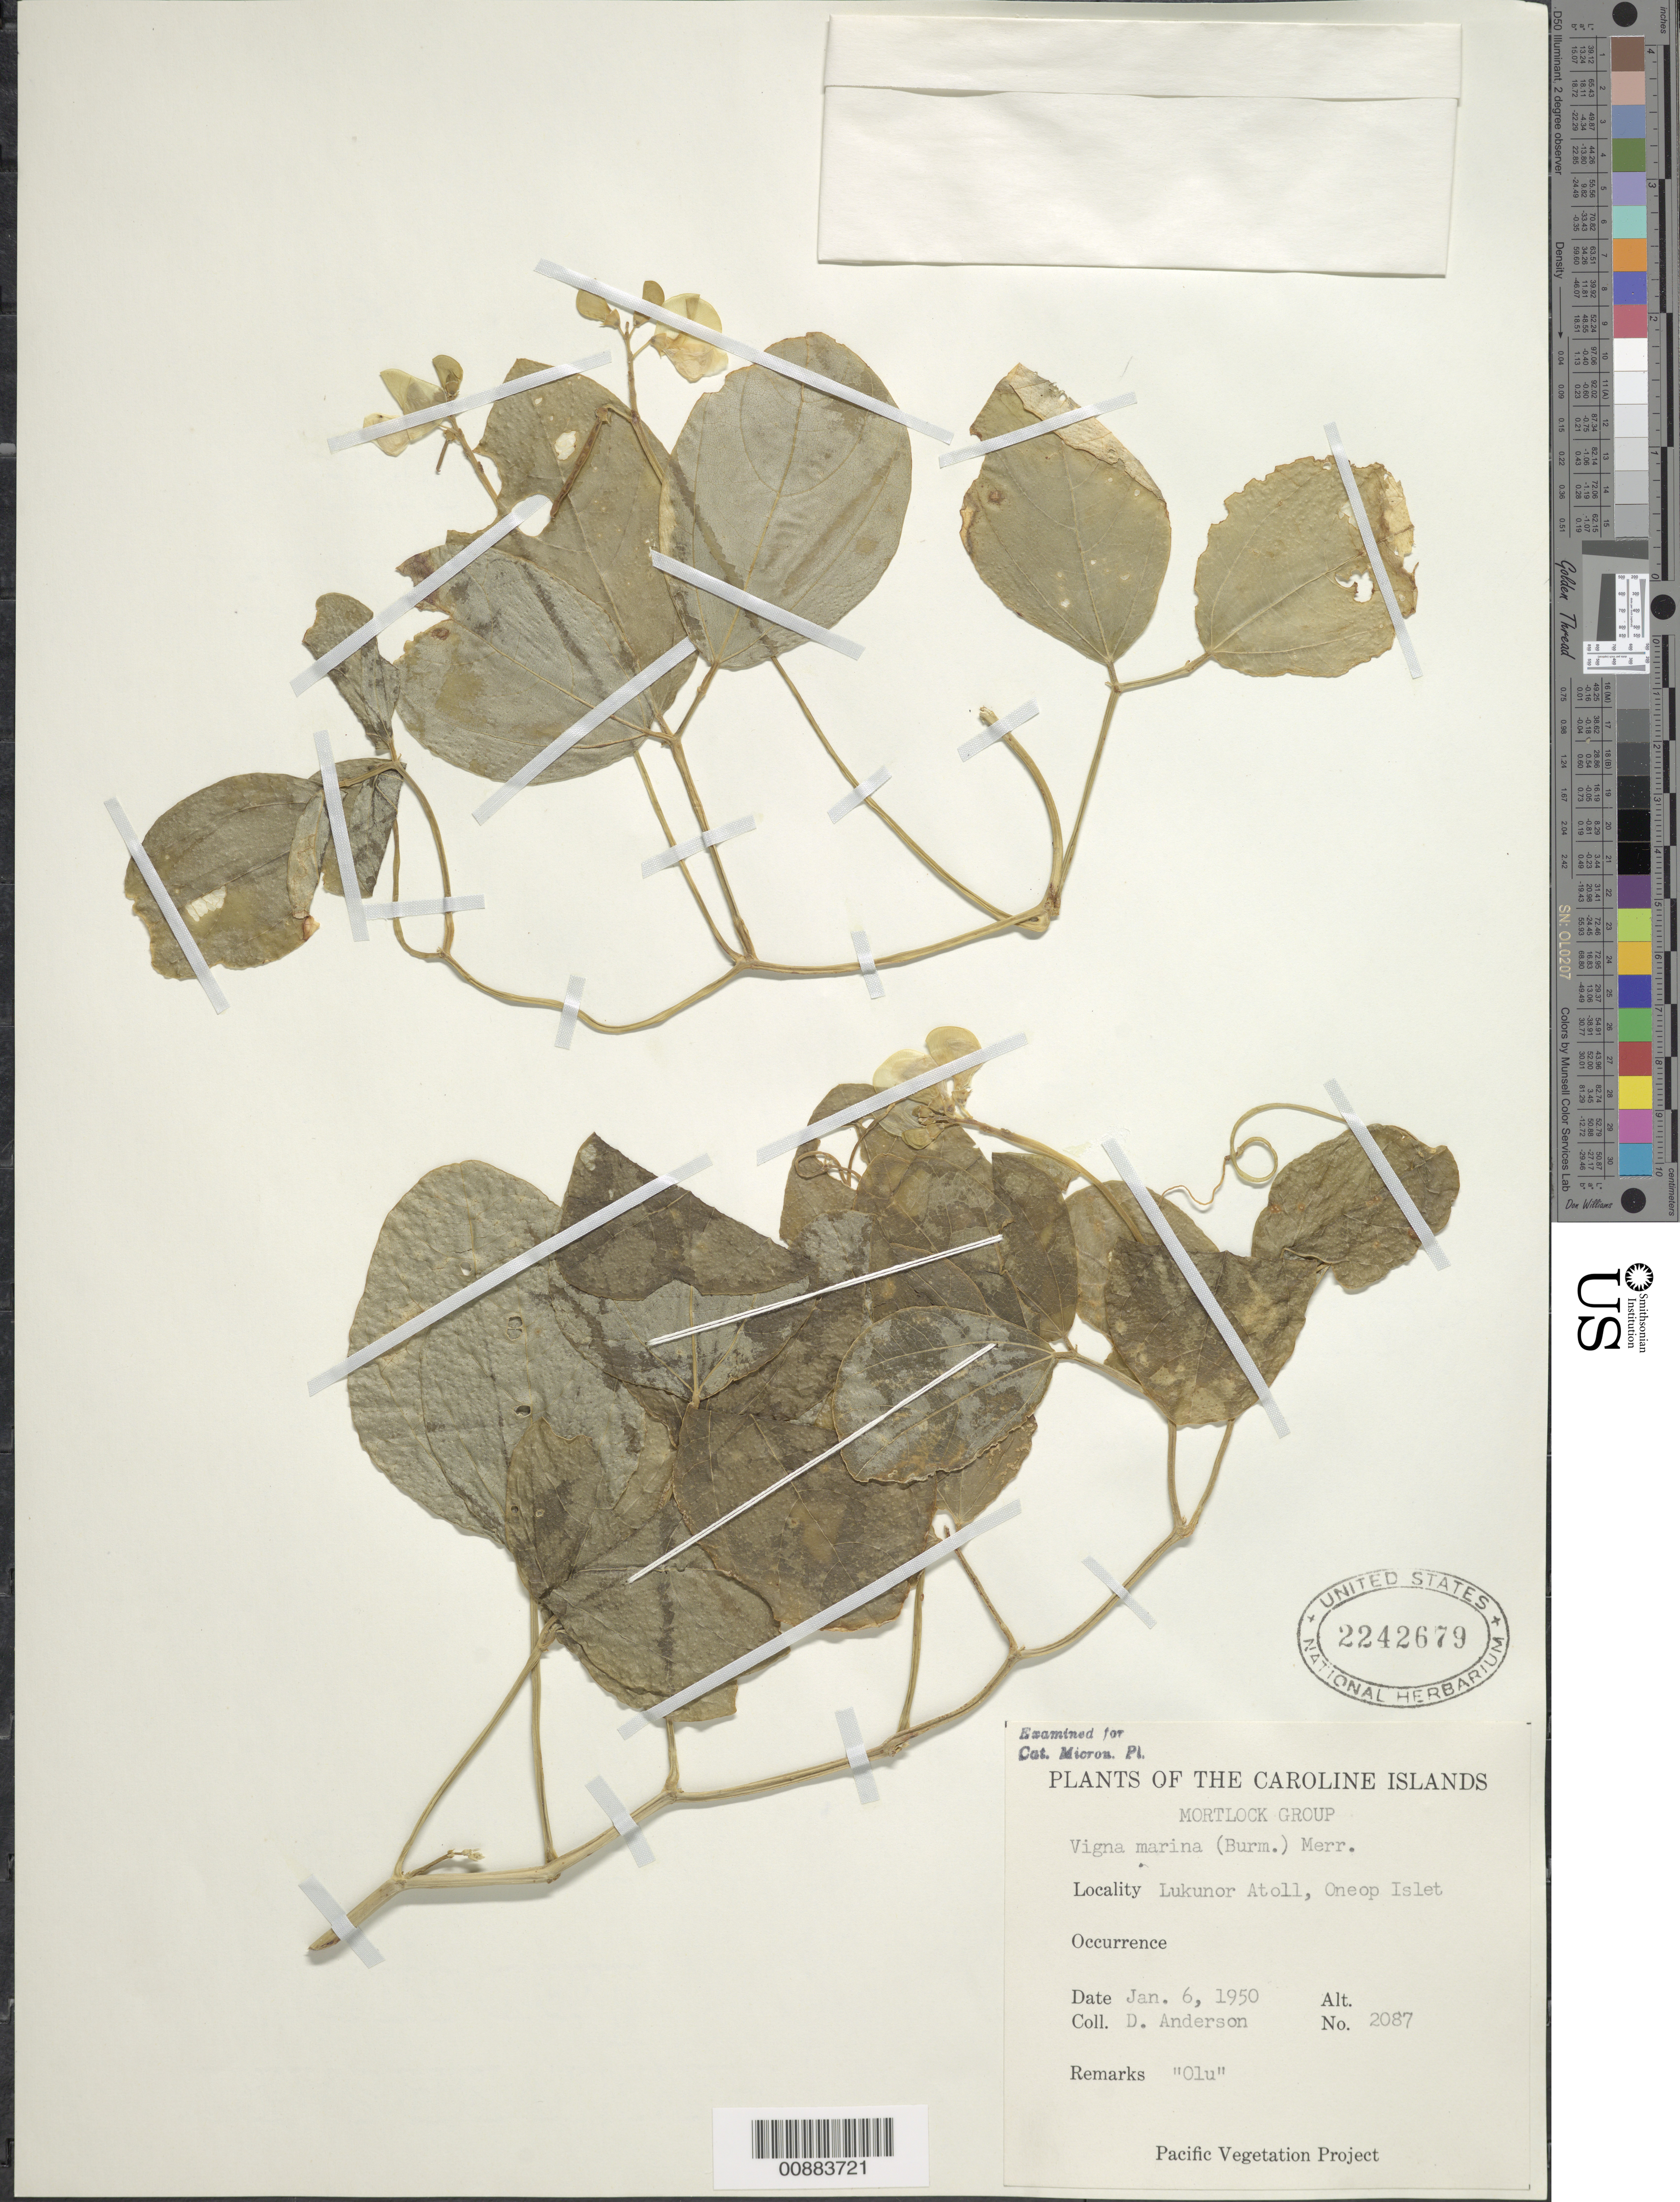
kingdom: Plantae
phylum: Tracheophyta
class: Magnoliopsida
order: Fabales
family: Fabaceae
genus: Vigna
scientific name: Vigna marina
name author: (Burm.) Merr.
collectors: D. Anderson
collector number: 2087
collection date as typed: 06 Jan 1950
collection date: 1950-01-06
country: Micronesia, Federated States of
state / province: Truk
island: Lukunor Atoll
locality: Oneop Islet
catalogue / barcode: US 2242679